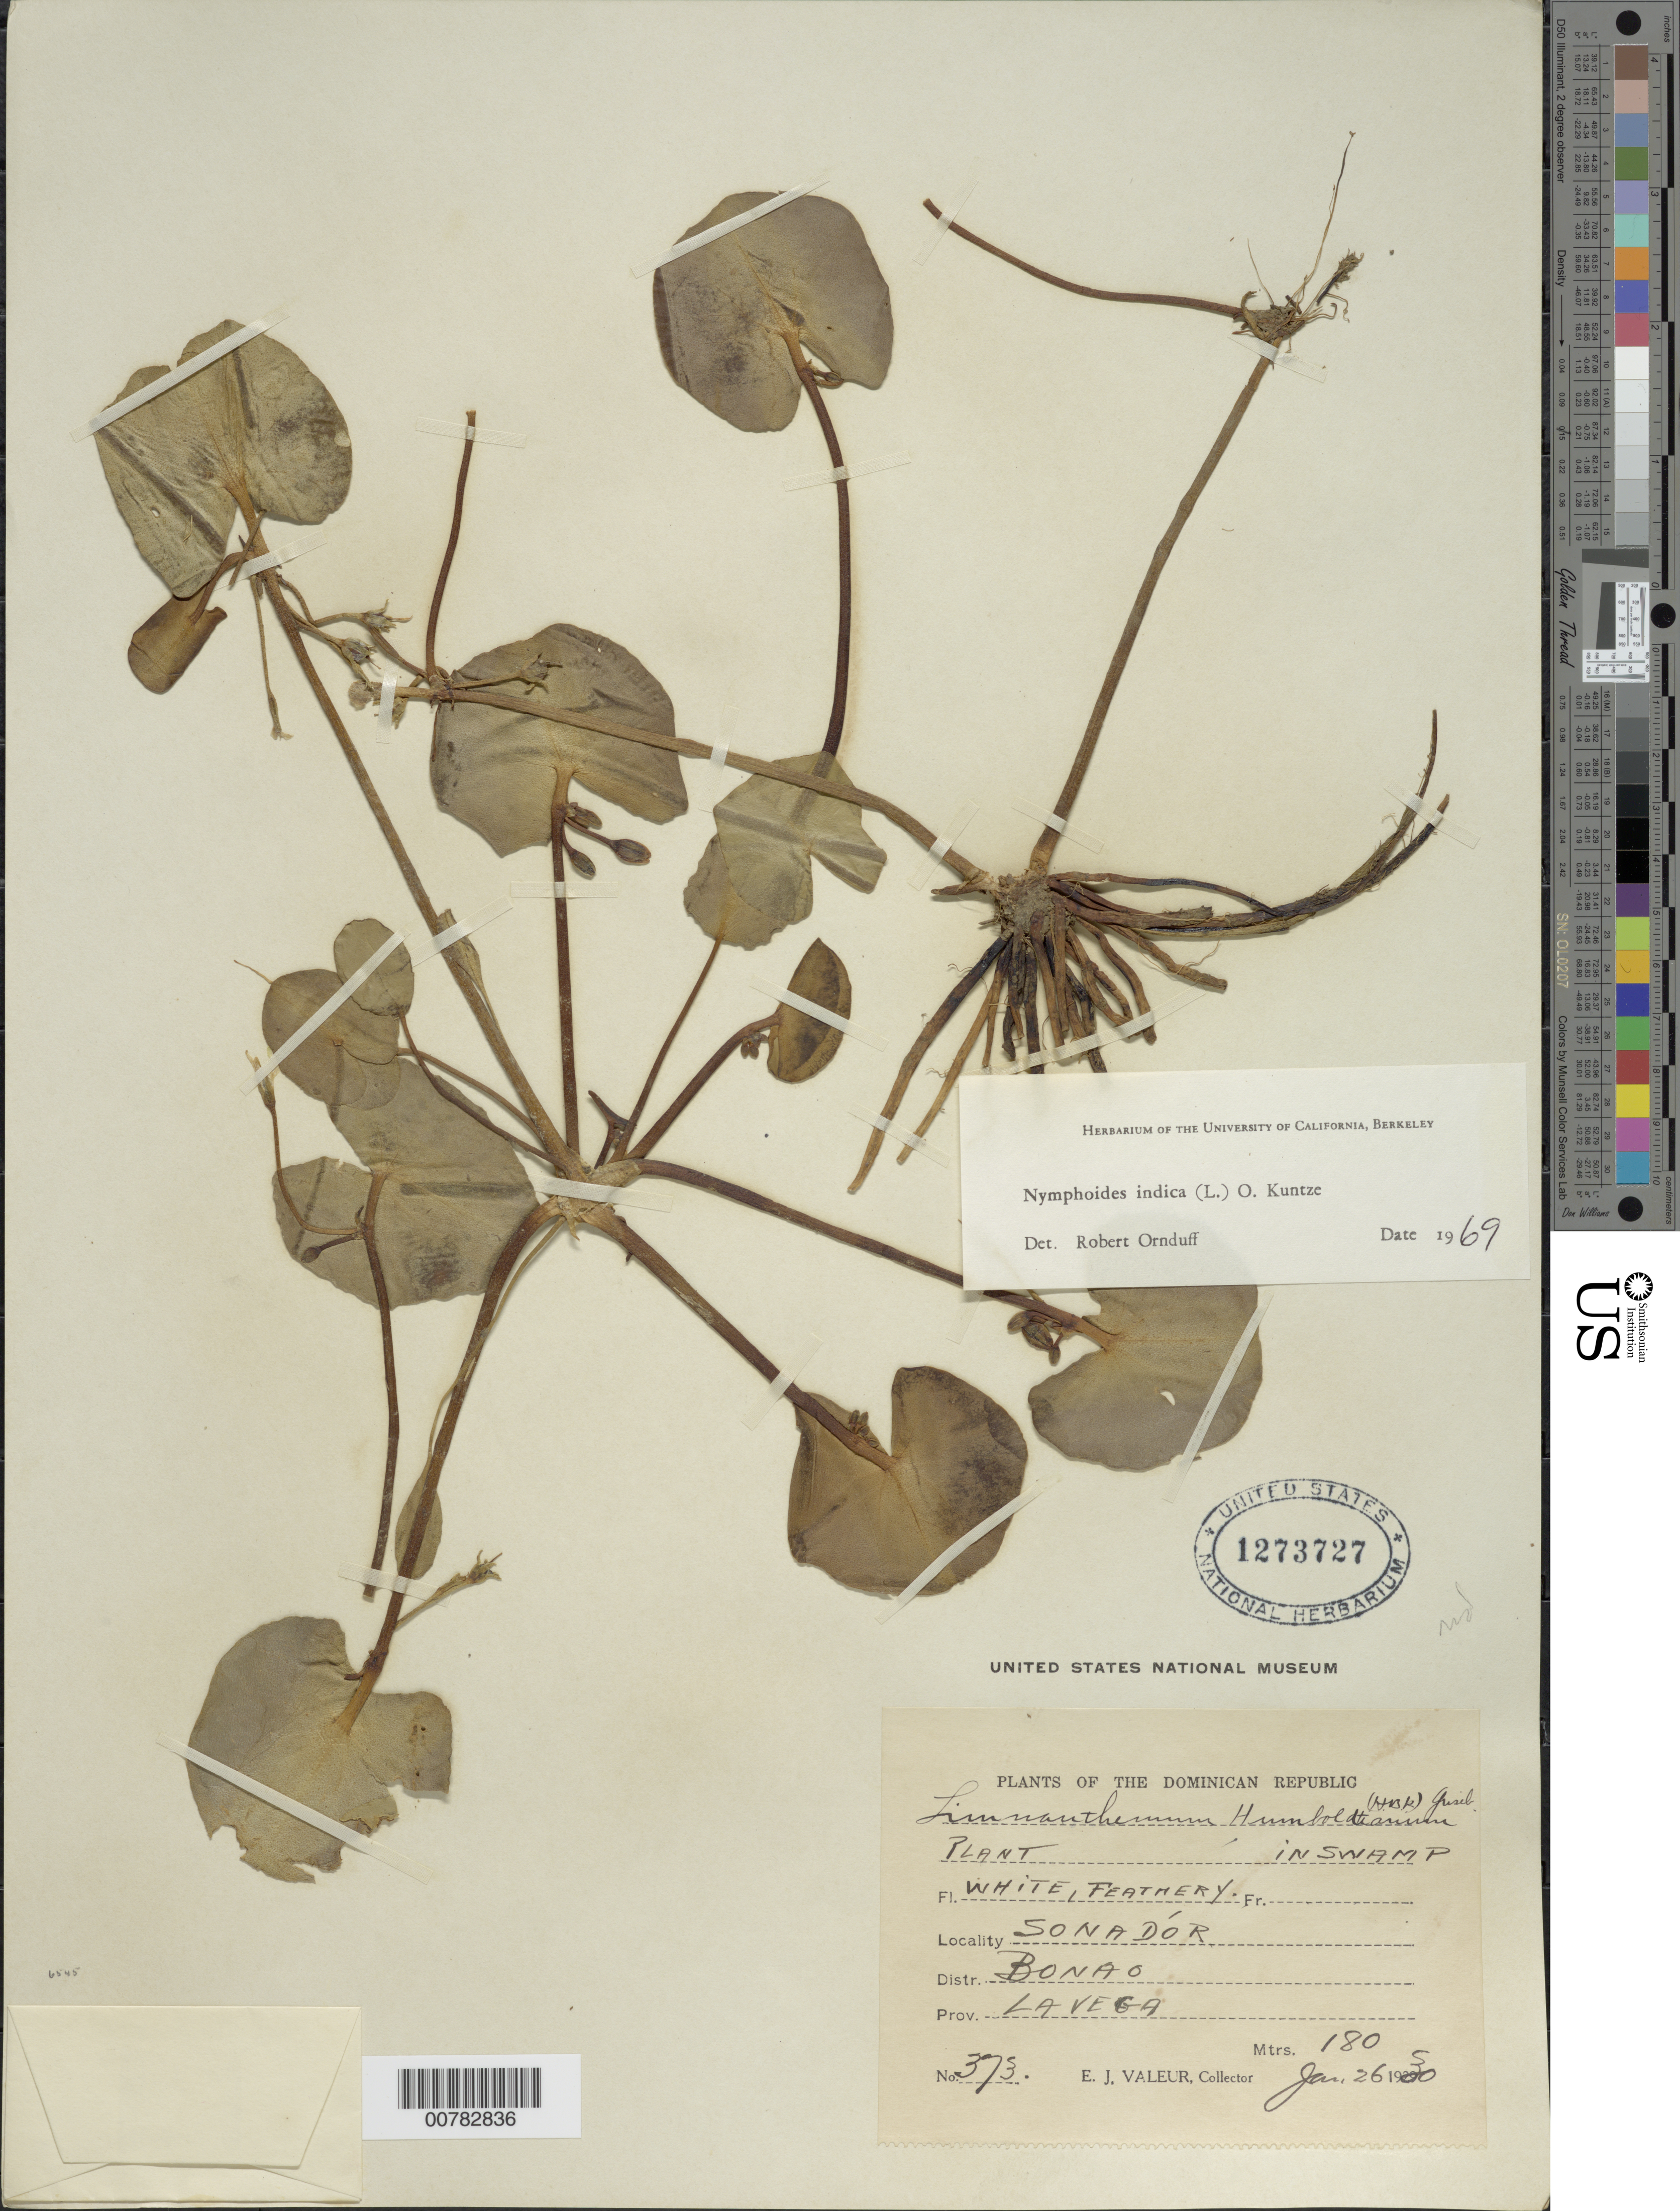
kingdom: Plantae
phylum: Tracheophyta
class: Magnoliopsida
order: Asterales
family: Menyanthaceae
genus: Nymphoides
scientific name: Nymphoides indica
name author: (L.) Kuntze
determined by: Ornduff, T.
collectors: E. Valeur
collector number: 373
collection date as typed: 26 Jan 1950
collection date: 1950-01-26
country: Dominican Republic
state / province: La Vega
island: Hispaniola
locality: Bonao, Sonador.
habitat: In swamp.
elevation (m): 180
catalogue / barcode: US 1273727